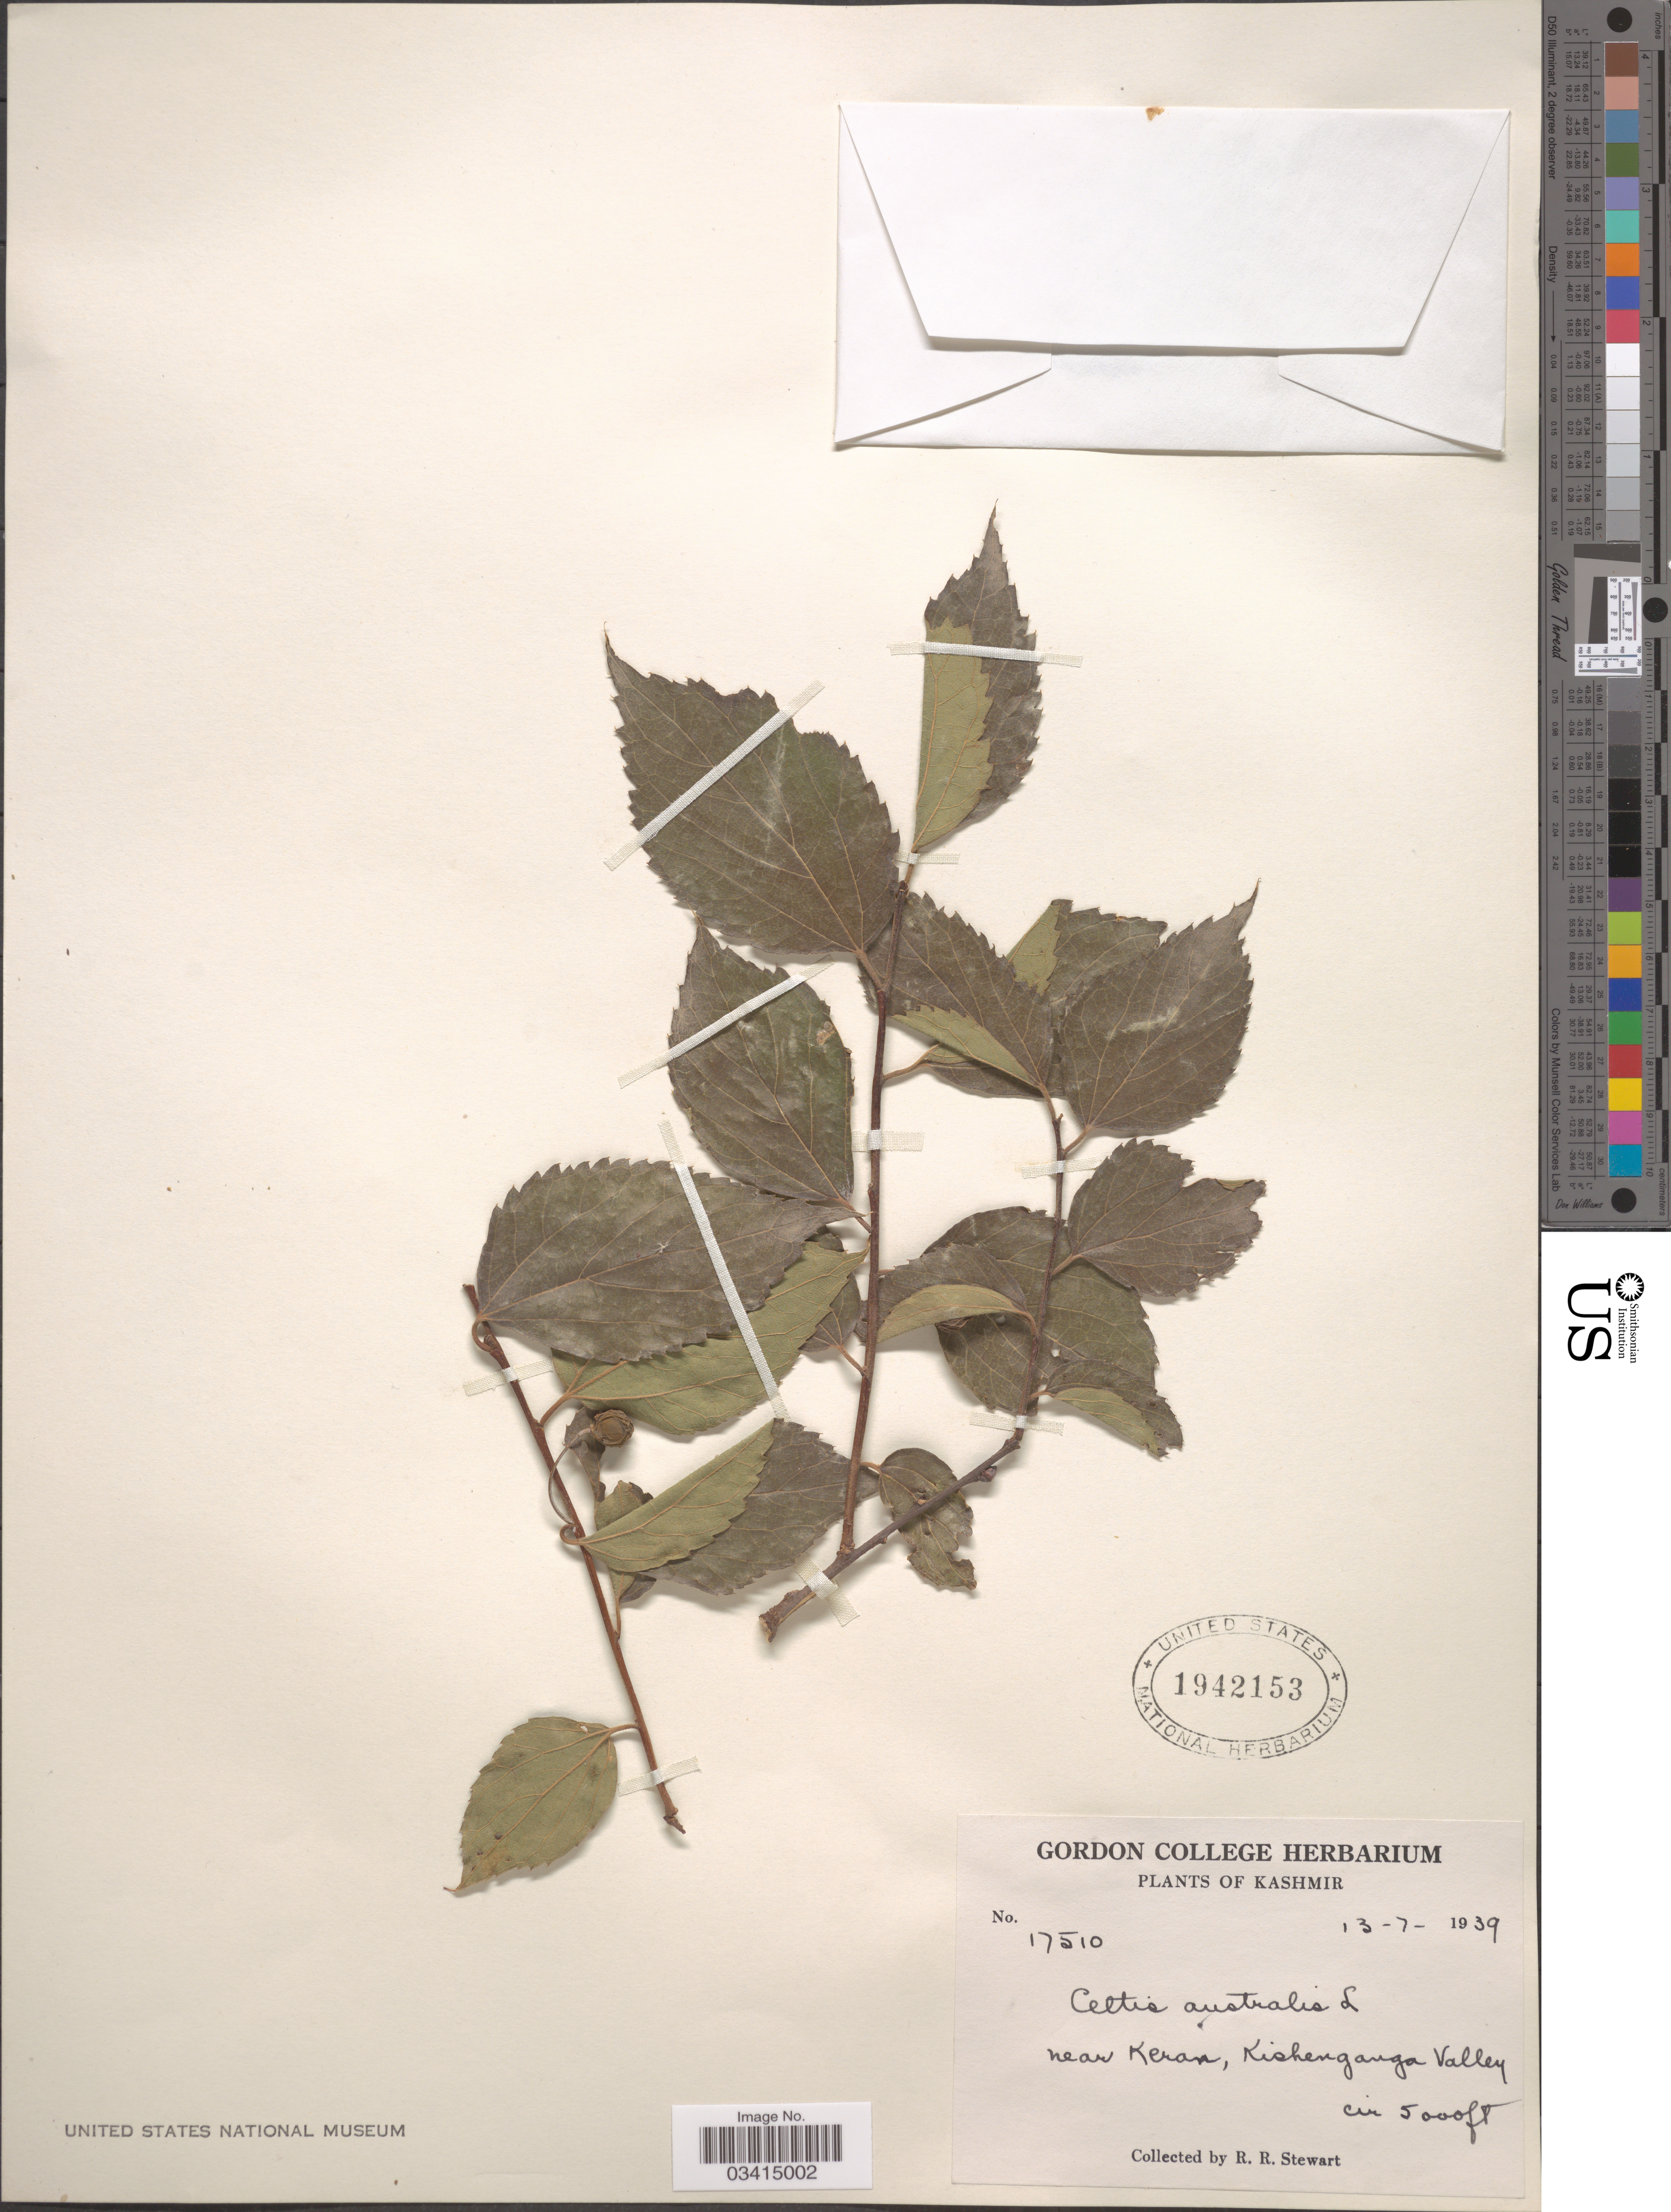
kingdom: Plantae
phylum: Tracheophyta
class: Magnoliopsida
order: Rosales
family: Cannabaceae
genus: Celtis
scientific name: Celtis australis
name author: L.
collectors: R. Stewart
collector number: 17510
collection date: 1939-07-13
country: India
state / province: Jammu and Kashmir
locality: Kashmir. Near Keran, Kishenganga Valley.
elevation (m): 1524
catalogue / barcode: US 1942153